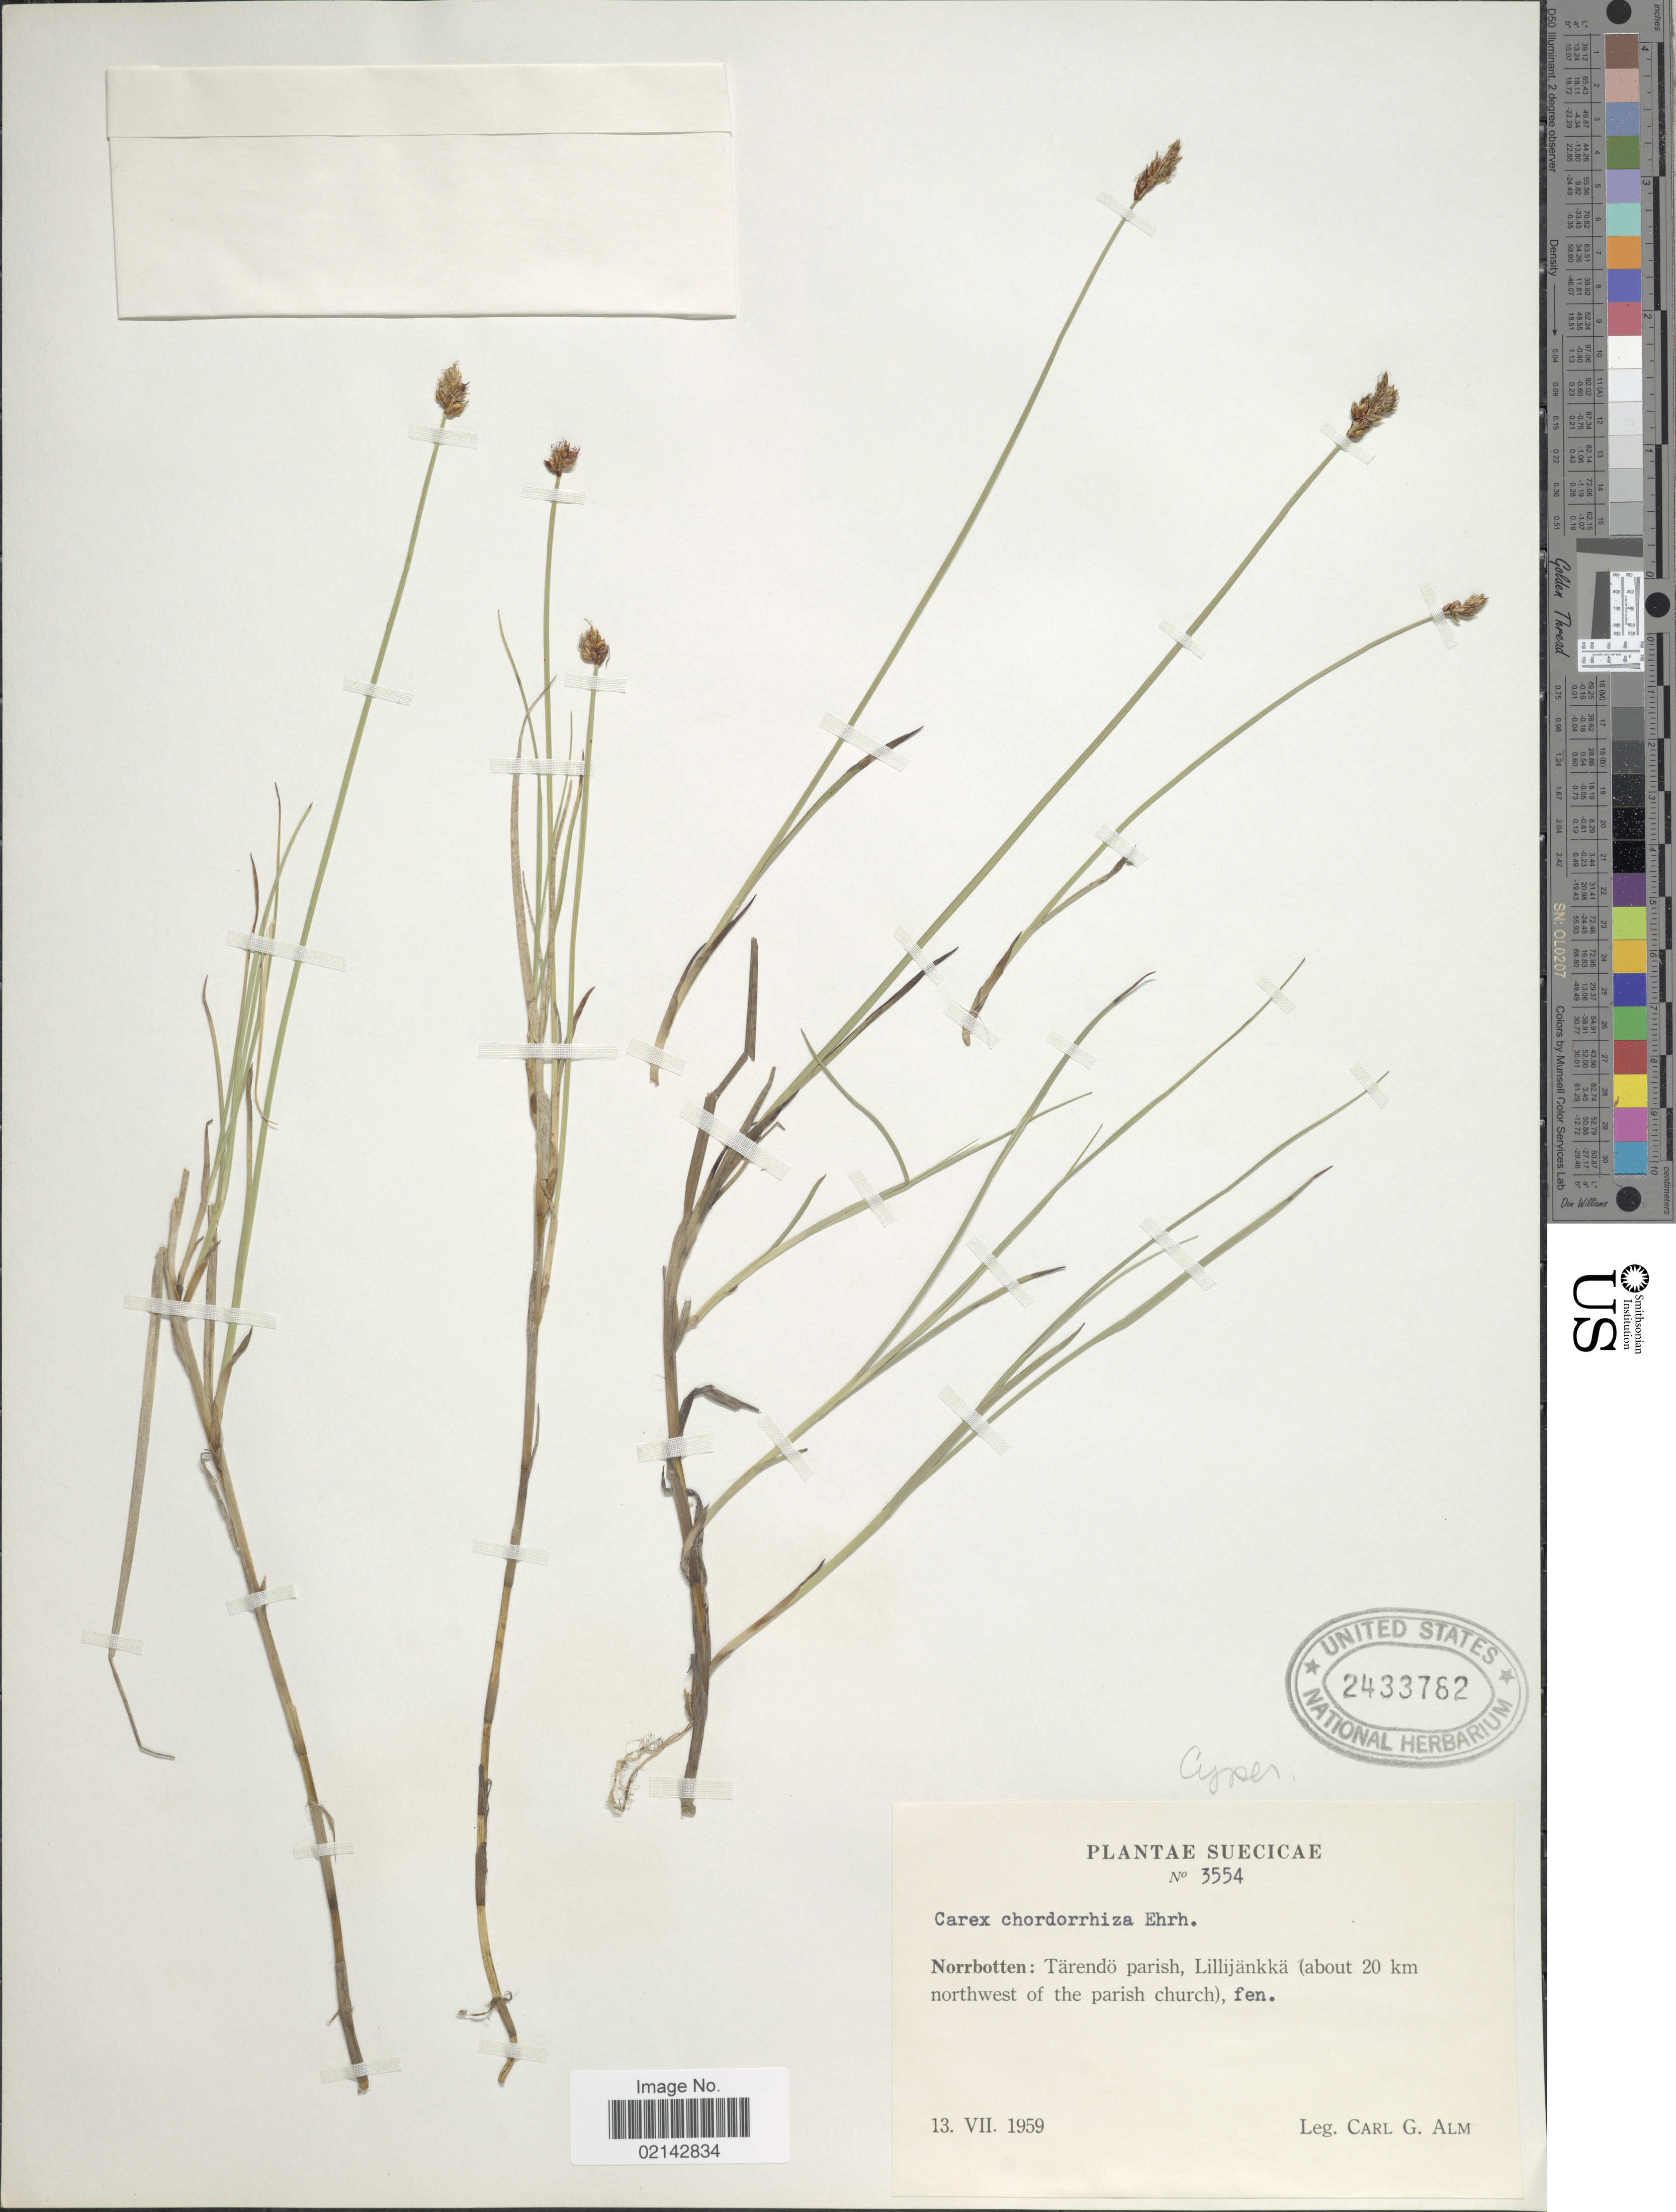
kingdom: Plantae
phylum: Tracheophyta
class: Liliopsida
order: Poales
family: Cyperaceae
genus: Carex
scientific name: Carex chordorrhiza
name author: L. f.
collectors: C. G. Alm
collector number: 3554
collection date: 1959-07-13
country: Sweden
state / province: Norrbotten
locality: Suecicae, Tarendo parish, Lillijanka (about 20 km northwest of the parish church), fen.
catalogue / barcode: US 2433762